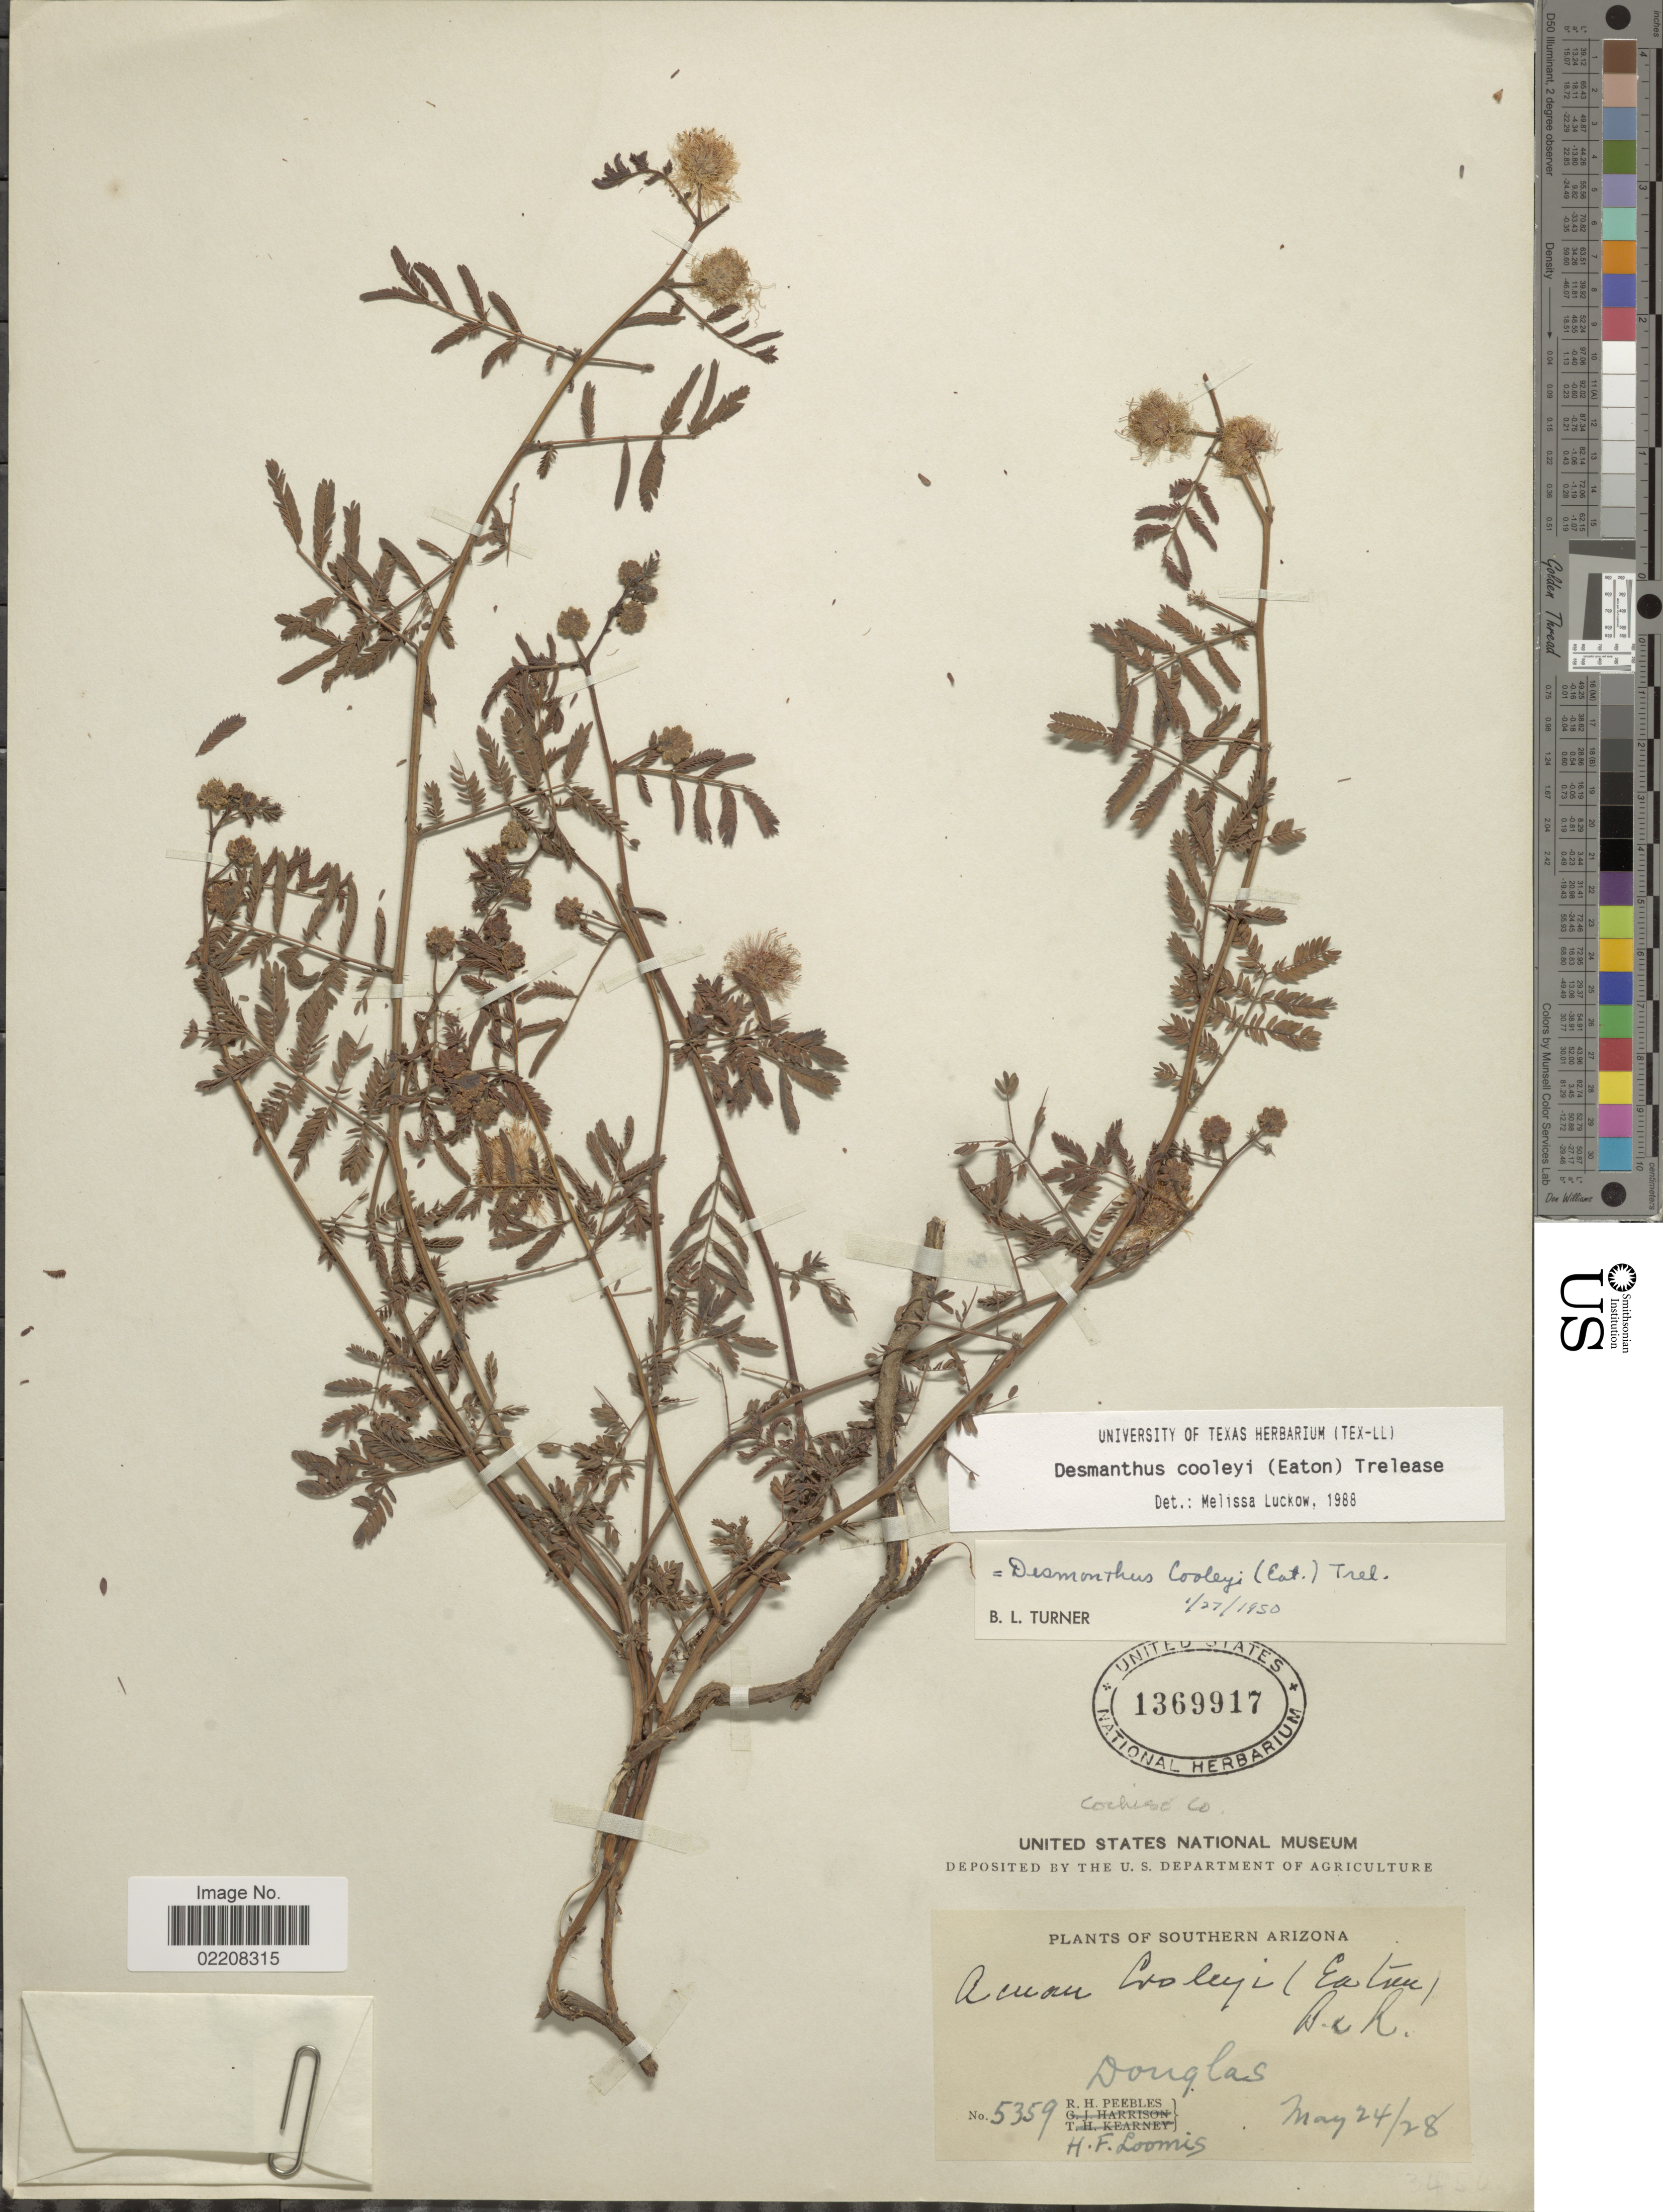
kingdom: Plantae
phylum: Tracheophyta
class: Magnoliopsida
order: Fabales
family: Fabaceae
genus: Desmanthus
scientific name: Desmanthus cooleyi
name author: (Eaton) Trel.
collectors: R. H. Peebles & H. F. Loomis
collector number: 5359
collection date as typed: Transcribed d/m/y: 24/5/28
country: United States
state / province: Arizona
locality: Southern Arizona. Douglas. Cochise Co.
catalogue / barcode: US 1369917